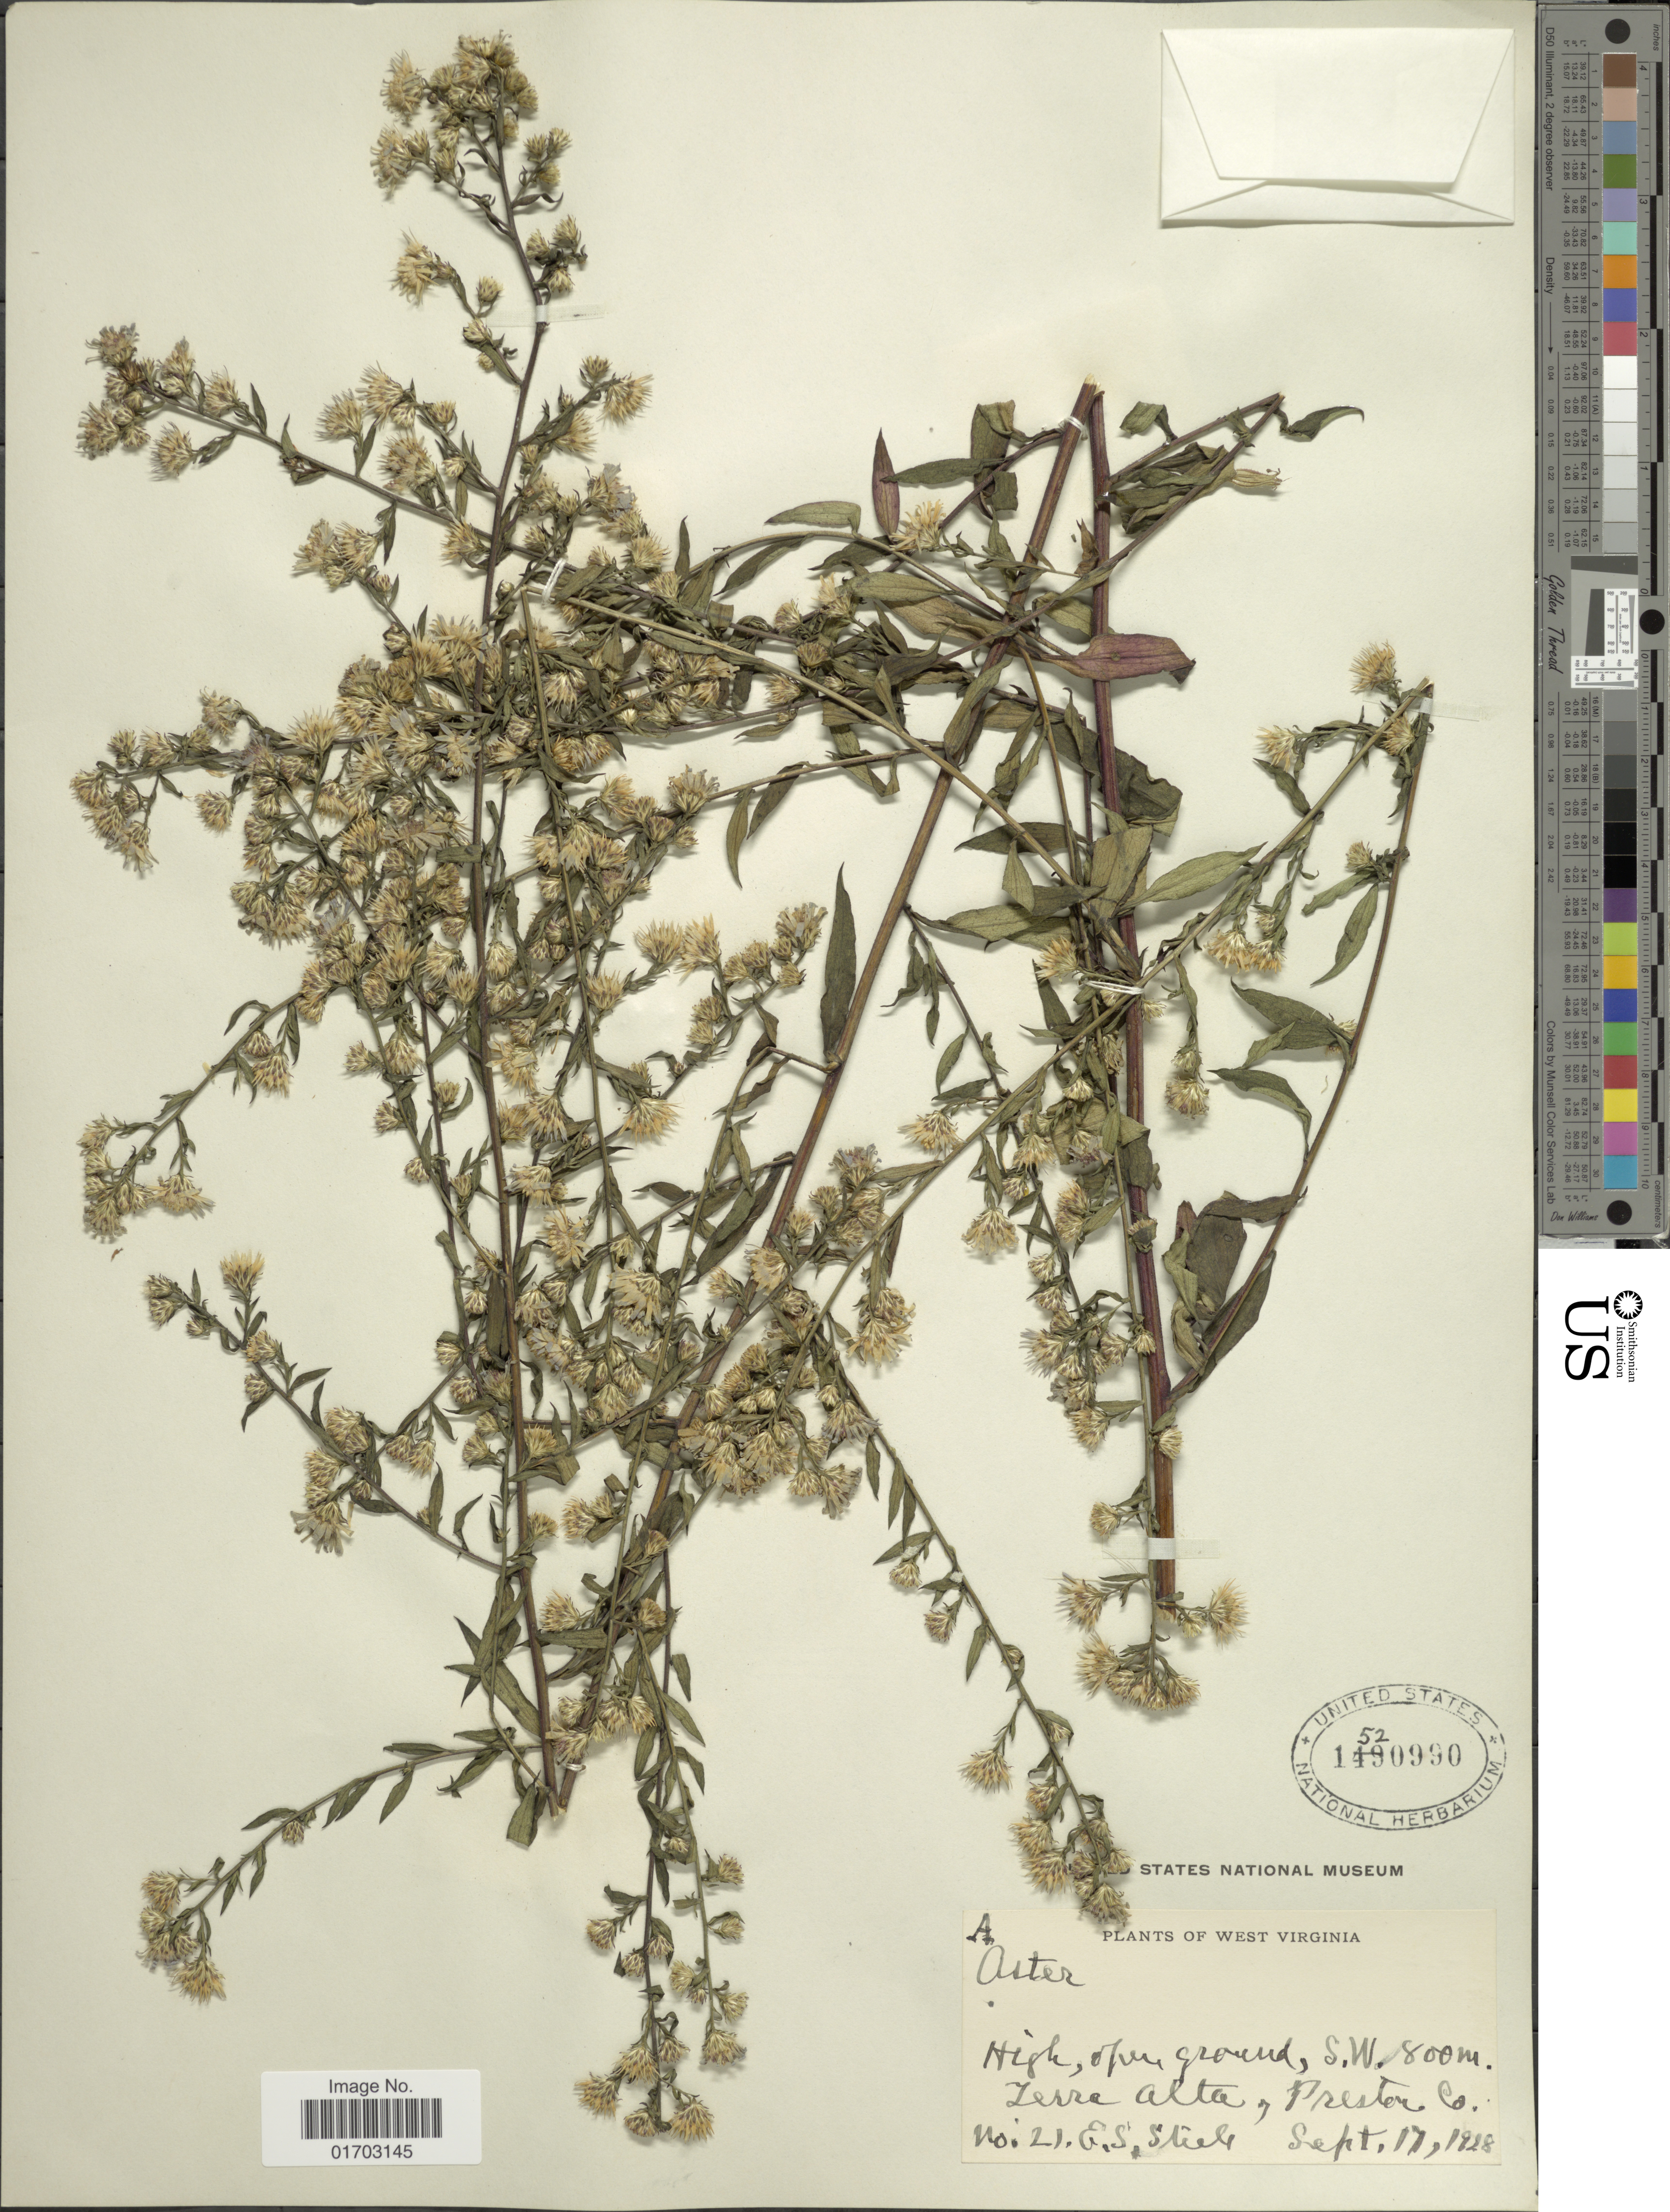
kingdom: Plantae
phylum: Tracheophyta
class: Magnoliopsida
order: Asterales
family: Asteraceae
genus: Symphyotrichum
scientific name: Symphyotrichum simplex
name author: (Willd.) Á. Löve & D. Löve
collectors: E. Steele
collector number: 21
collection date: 1928-09-17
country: United States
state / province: West Virginia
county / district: Preston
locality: High, open ground, S.W., Terra Alta, Preston Co.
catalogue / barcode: US 152090